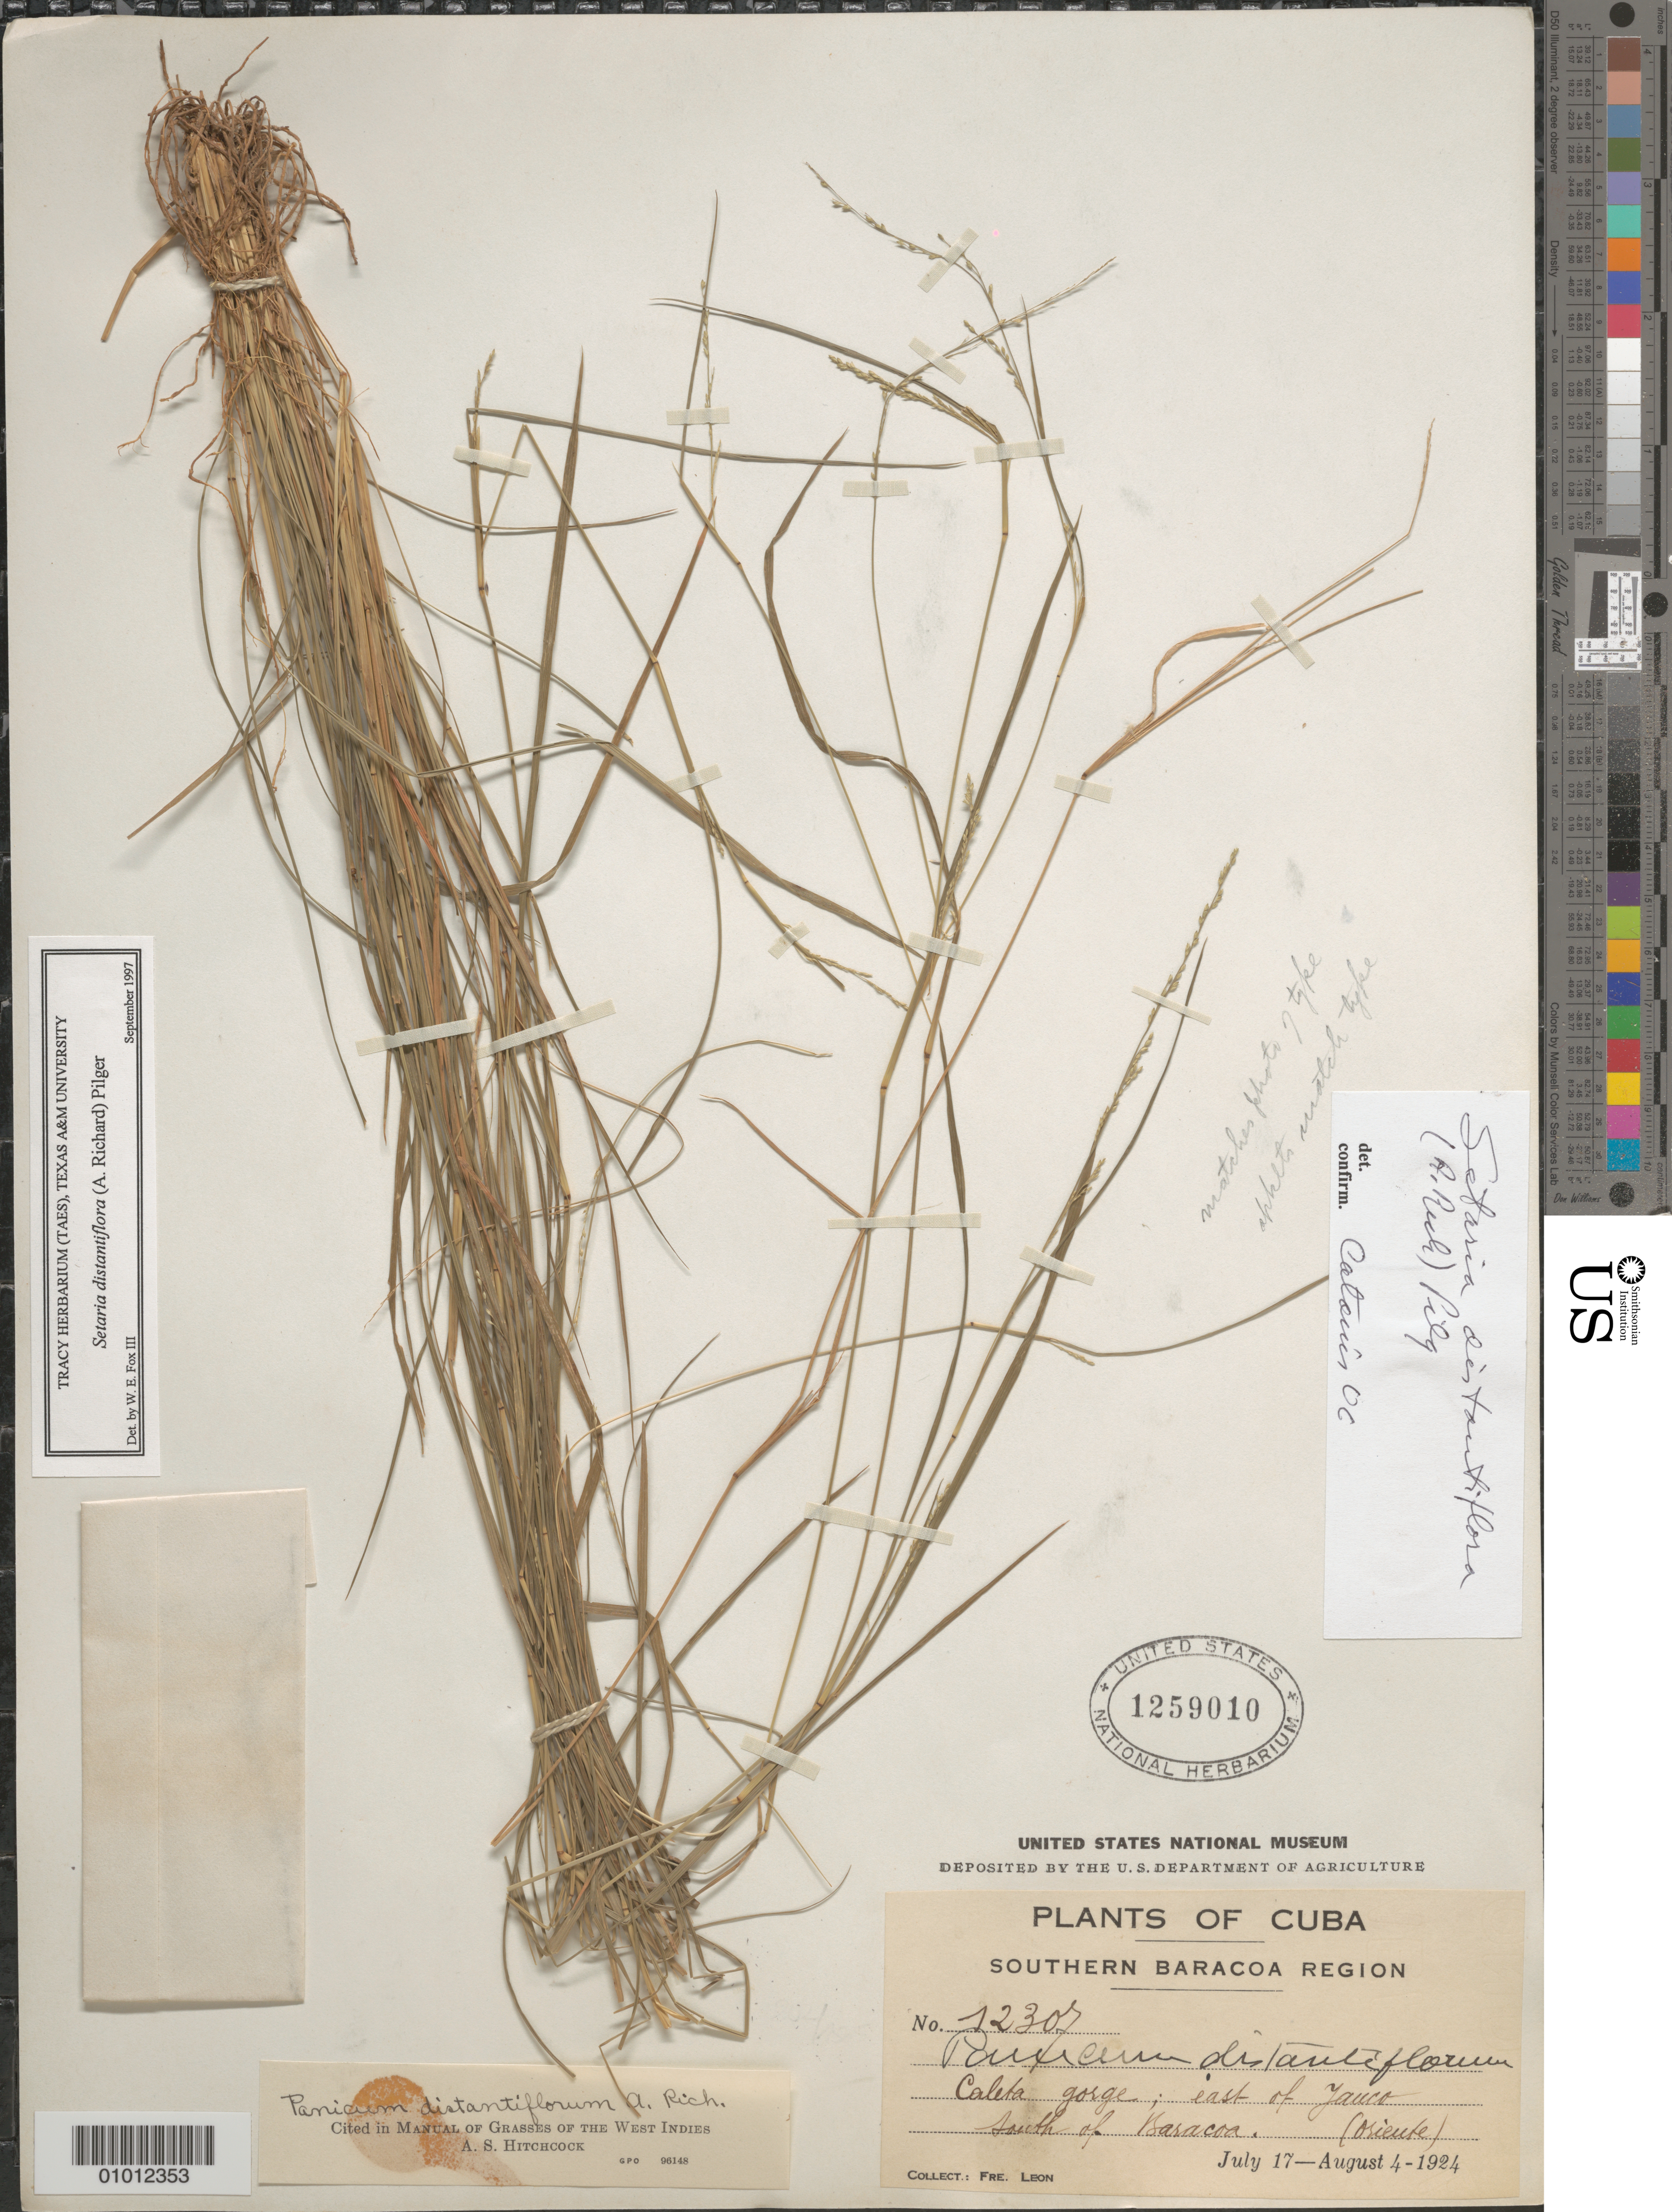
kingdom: Plantae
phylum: Tracheophyta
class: Liliopsida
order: Poales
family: Poaceae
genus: Setaria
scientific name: Setaria geniculata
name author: (Lam.) P. Beauv.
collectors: Bro. León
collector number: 12307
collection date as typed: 17 Jul 1924 to 04 Aug 1924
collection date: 1924-07-17/1924-08-04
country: Cuba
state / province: Guantanamo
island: Cuba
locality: Caleta Gorge, E of Jauco, S of Baracoa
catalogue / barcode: US 1259010